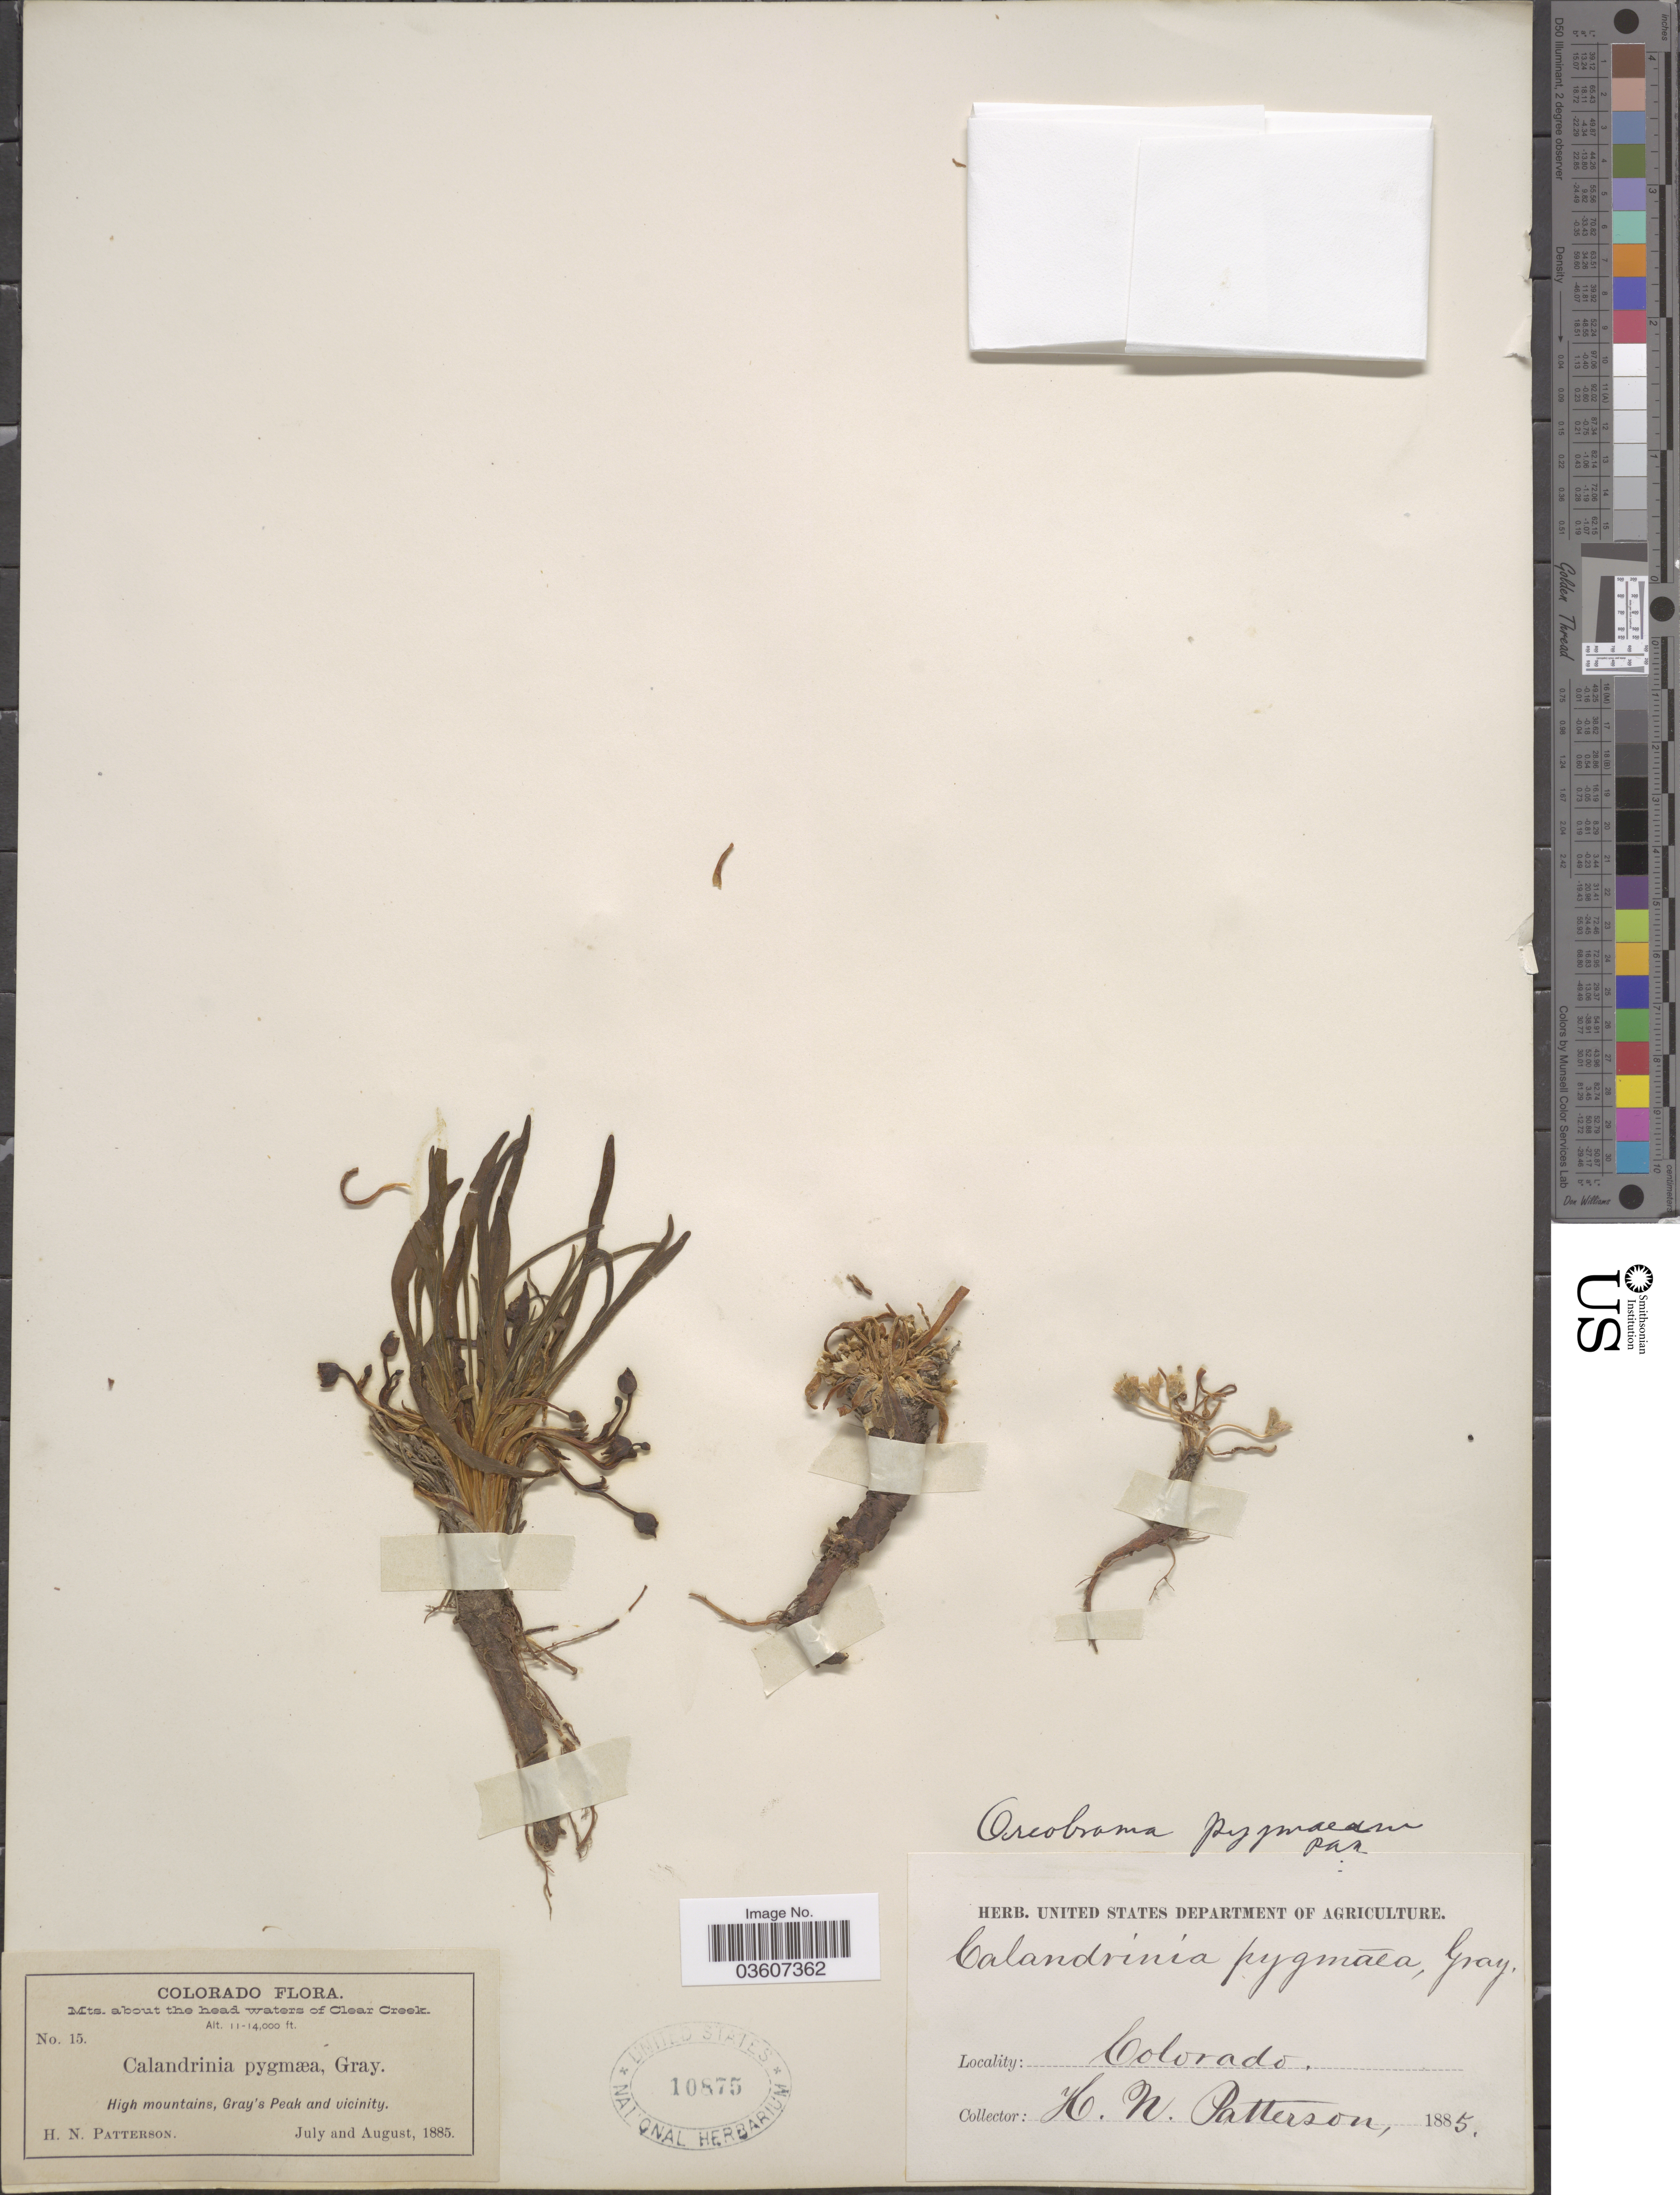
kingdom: Plantae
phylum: Tracheophyta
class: Magnoliopsida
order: Caryophyllales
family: Montiaceae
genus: Lewisia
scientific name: Lewisia pygmaea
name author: (A. Gray) B.L. Rob.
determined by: Strong, Mark T., (BOT), Smithsonian Institution - National Museum of Natural History (UNITED STATES)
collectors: H. N. Patterson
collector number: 15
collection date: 1885-07/1885-08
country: United States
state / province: Colorado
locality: Mts. about the head waters of Clear Creek. High mountains, Gray's Peak and vicinity.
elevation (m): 3353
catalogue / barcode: US 10875